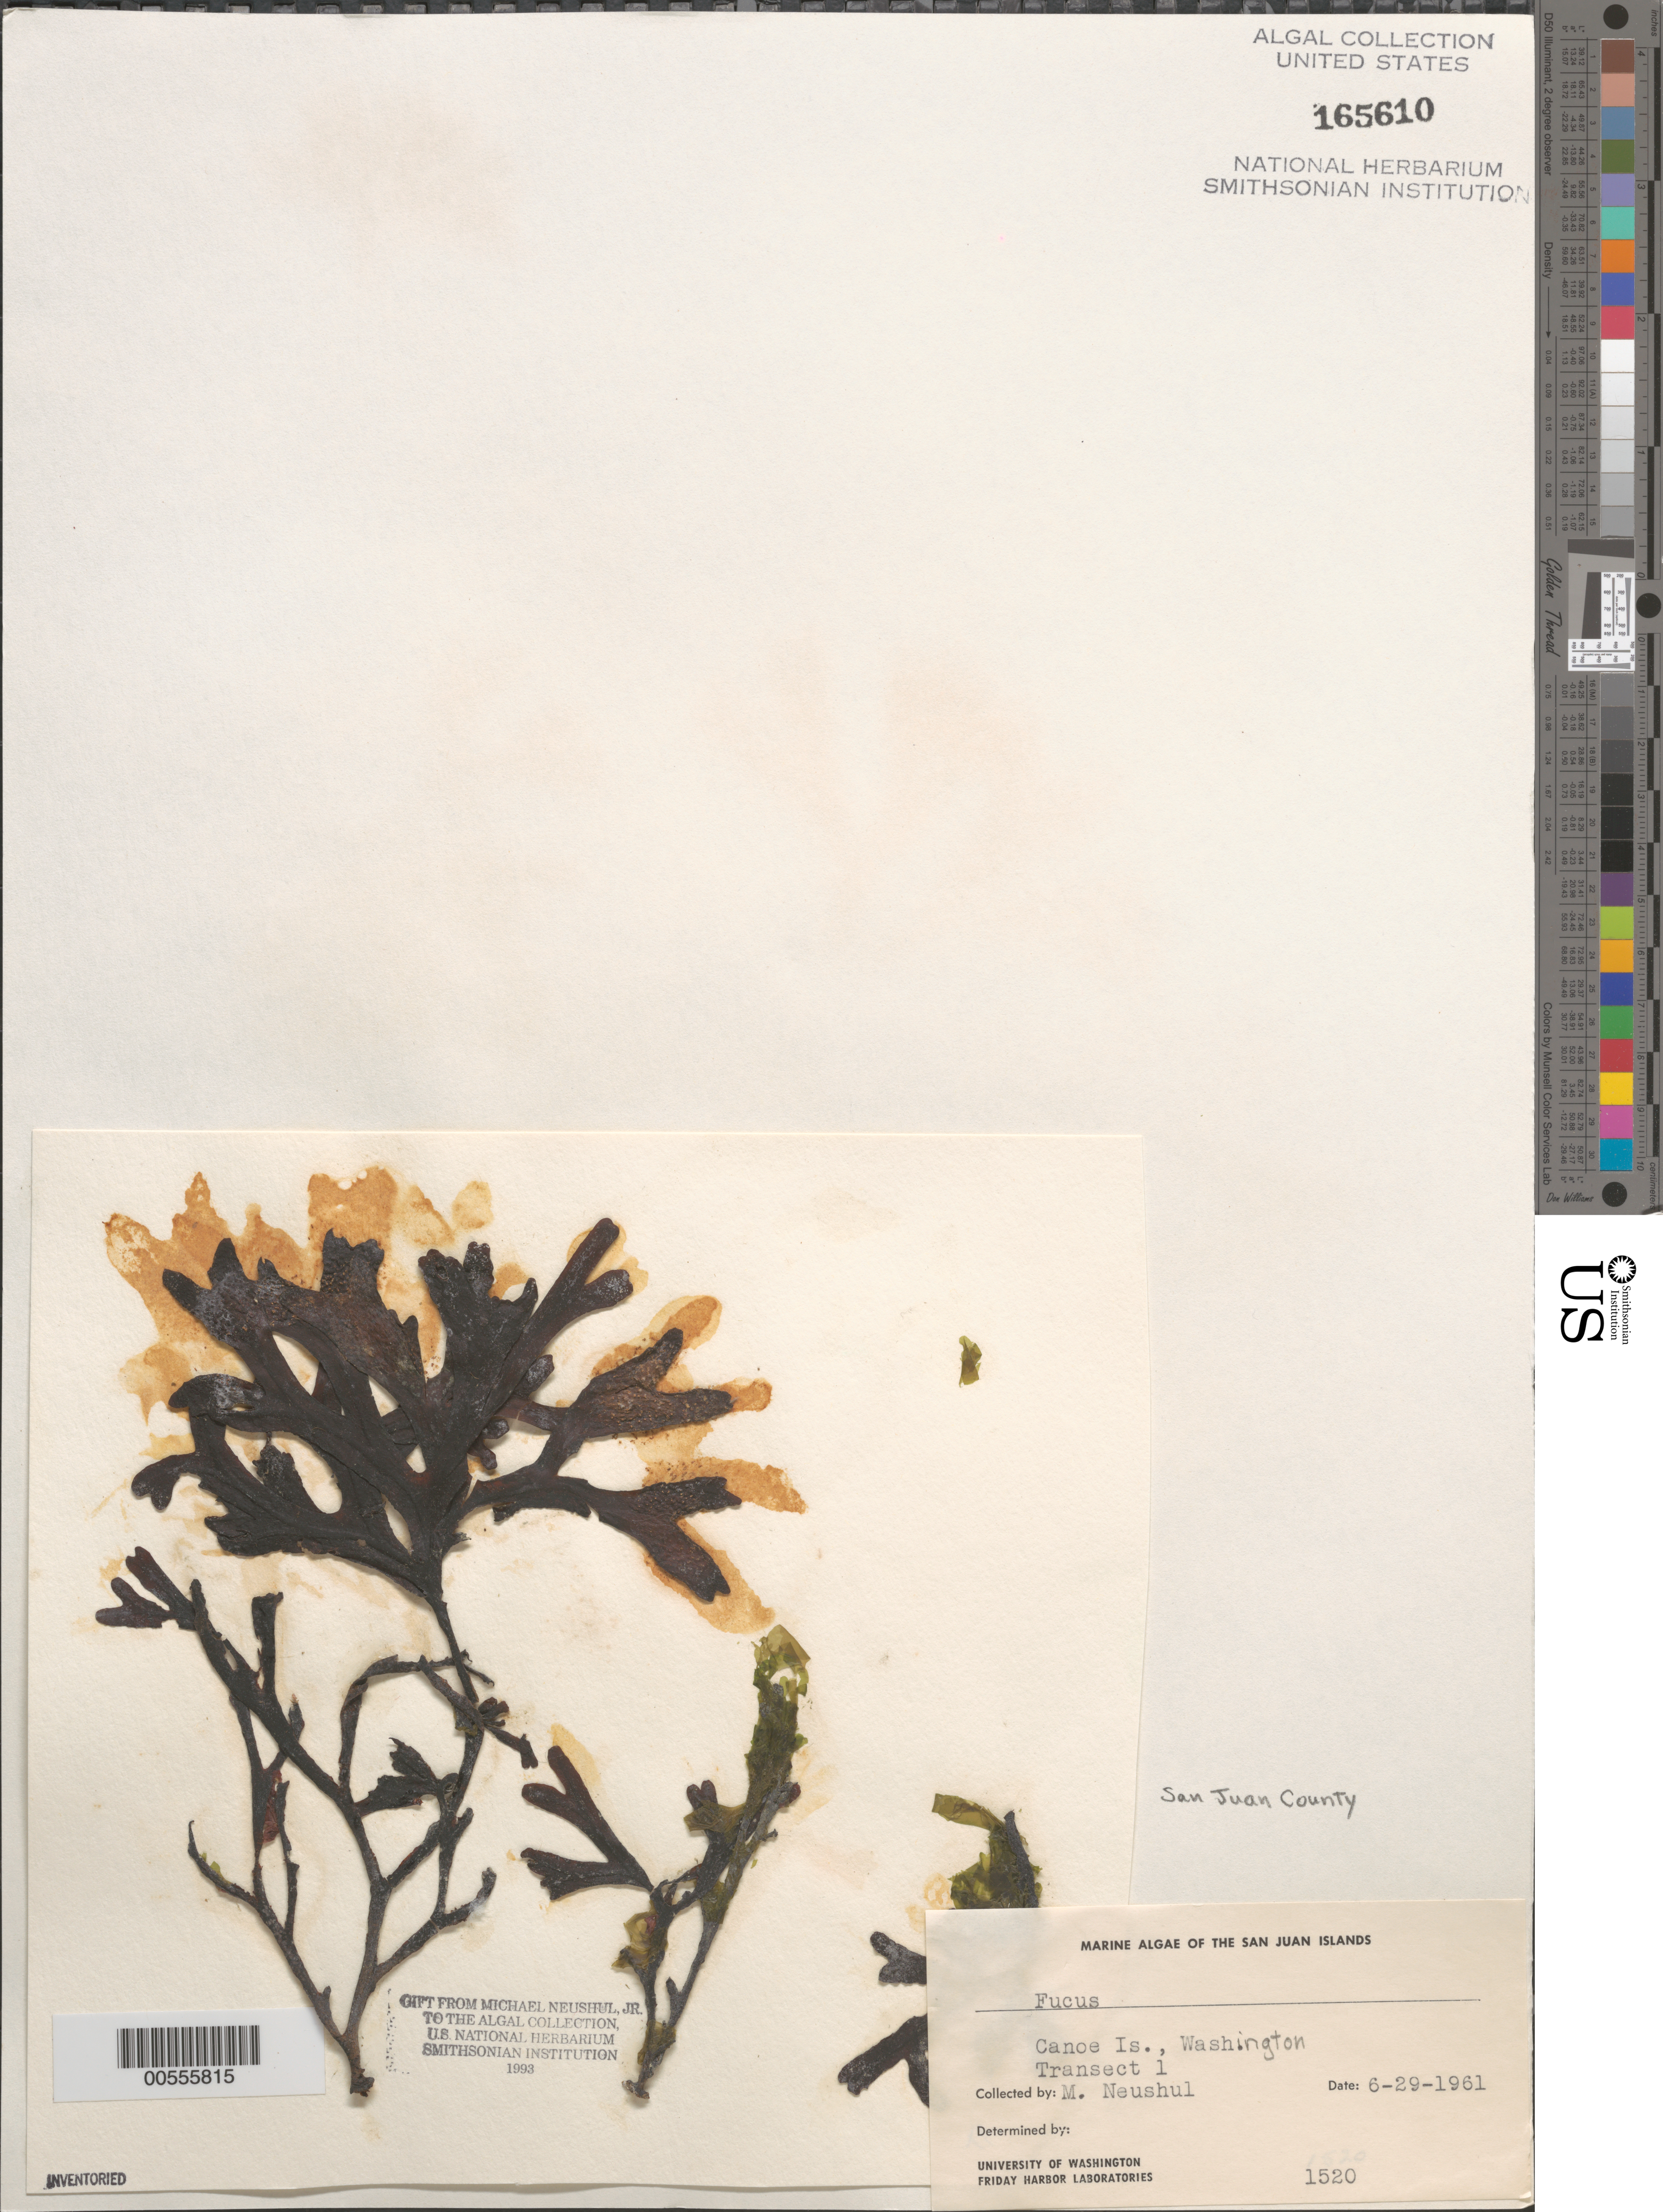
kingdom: Chromista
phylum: Ochrophyta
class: Phaeophyceae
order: Fucales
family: Fucaceae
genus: Fucus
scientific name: Fucus sp.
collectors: M. Neushul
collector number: Neushul 1520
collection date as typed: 29 Jun 1961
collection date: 1961-06-29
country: United States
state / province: Washington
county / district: San Juan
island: Canoe Island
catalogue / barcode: US 165610